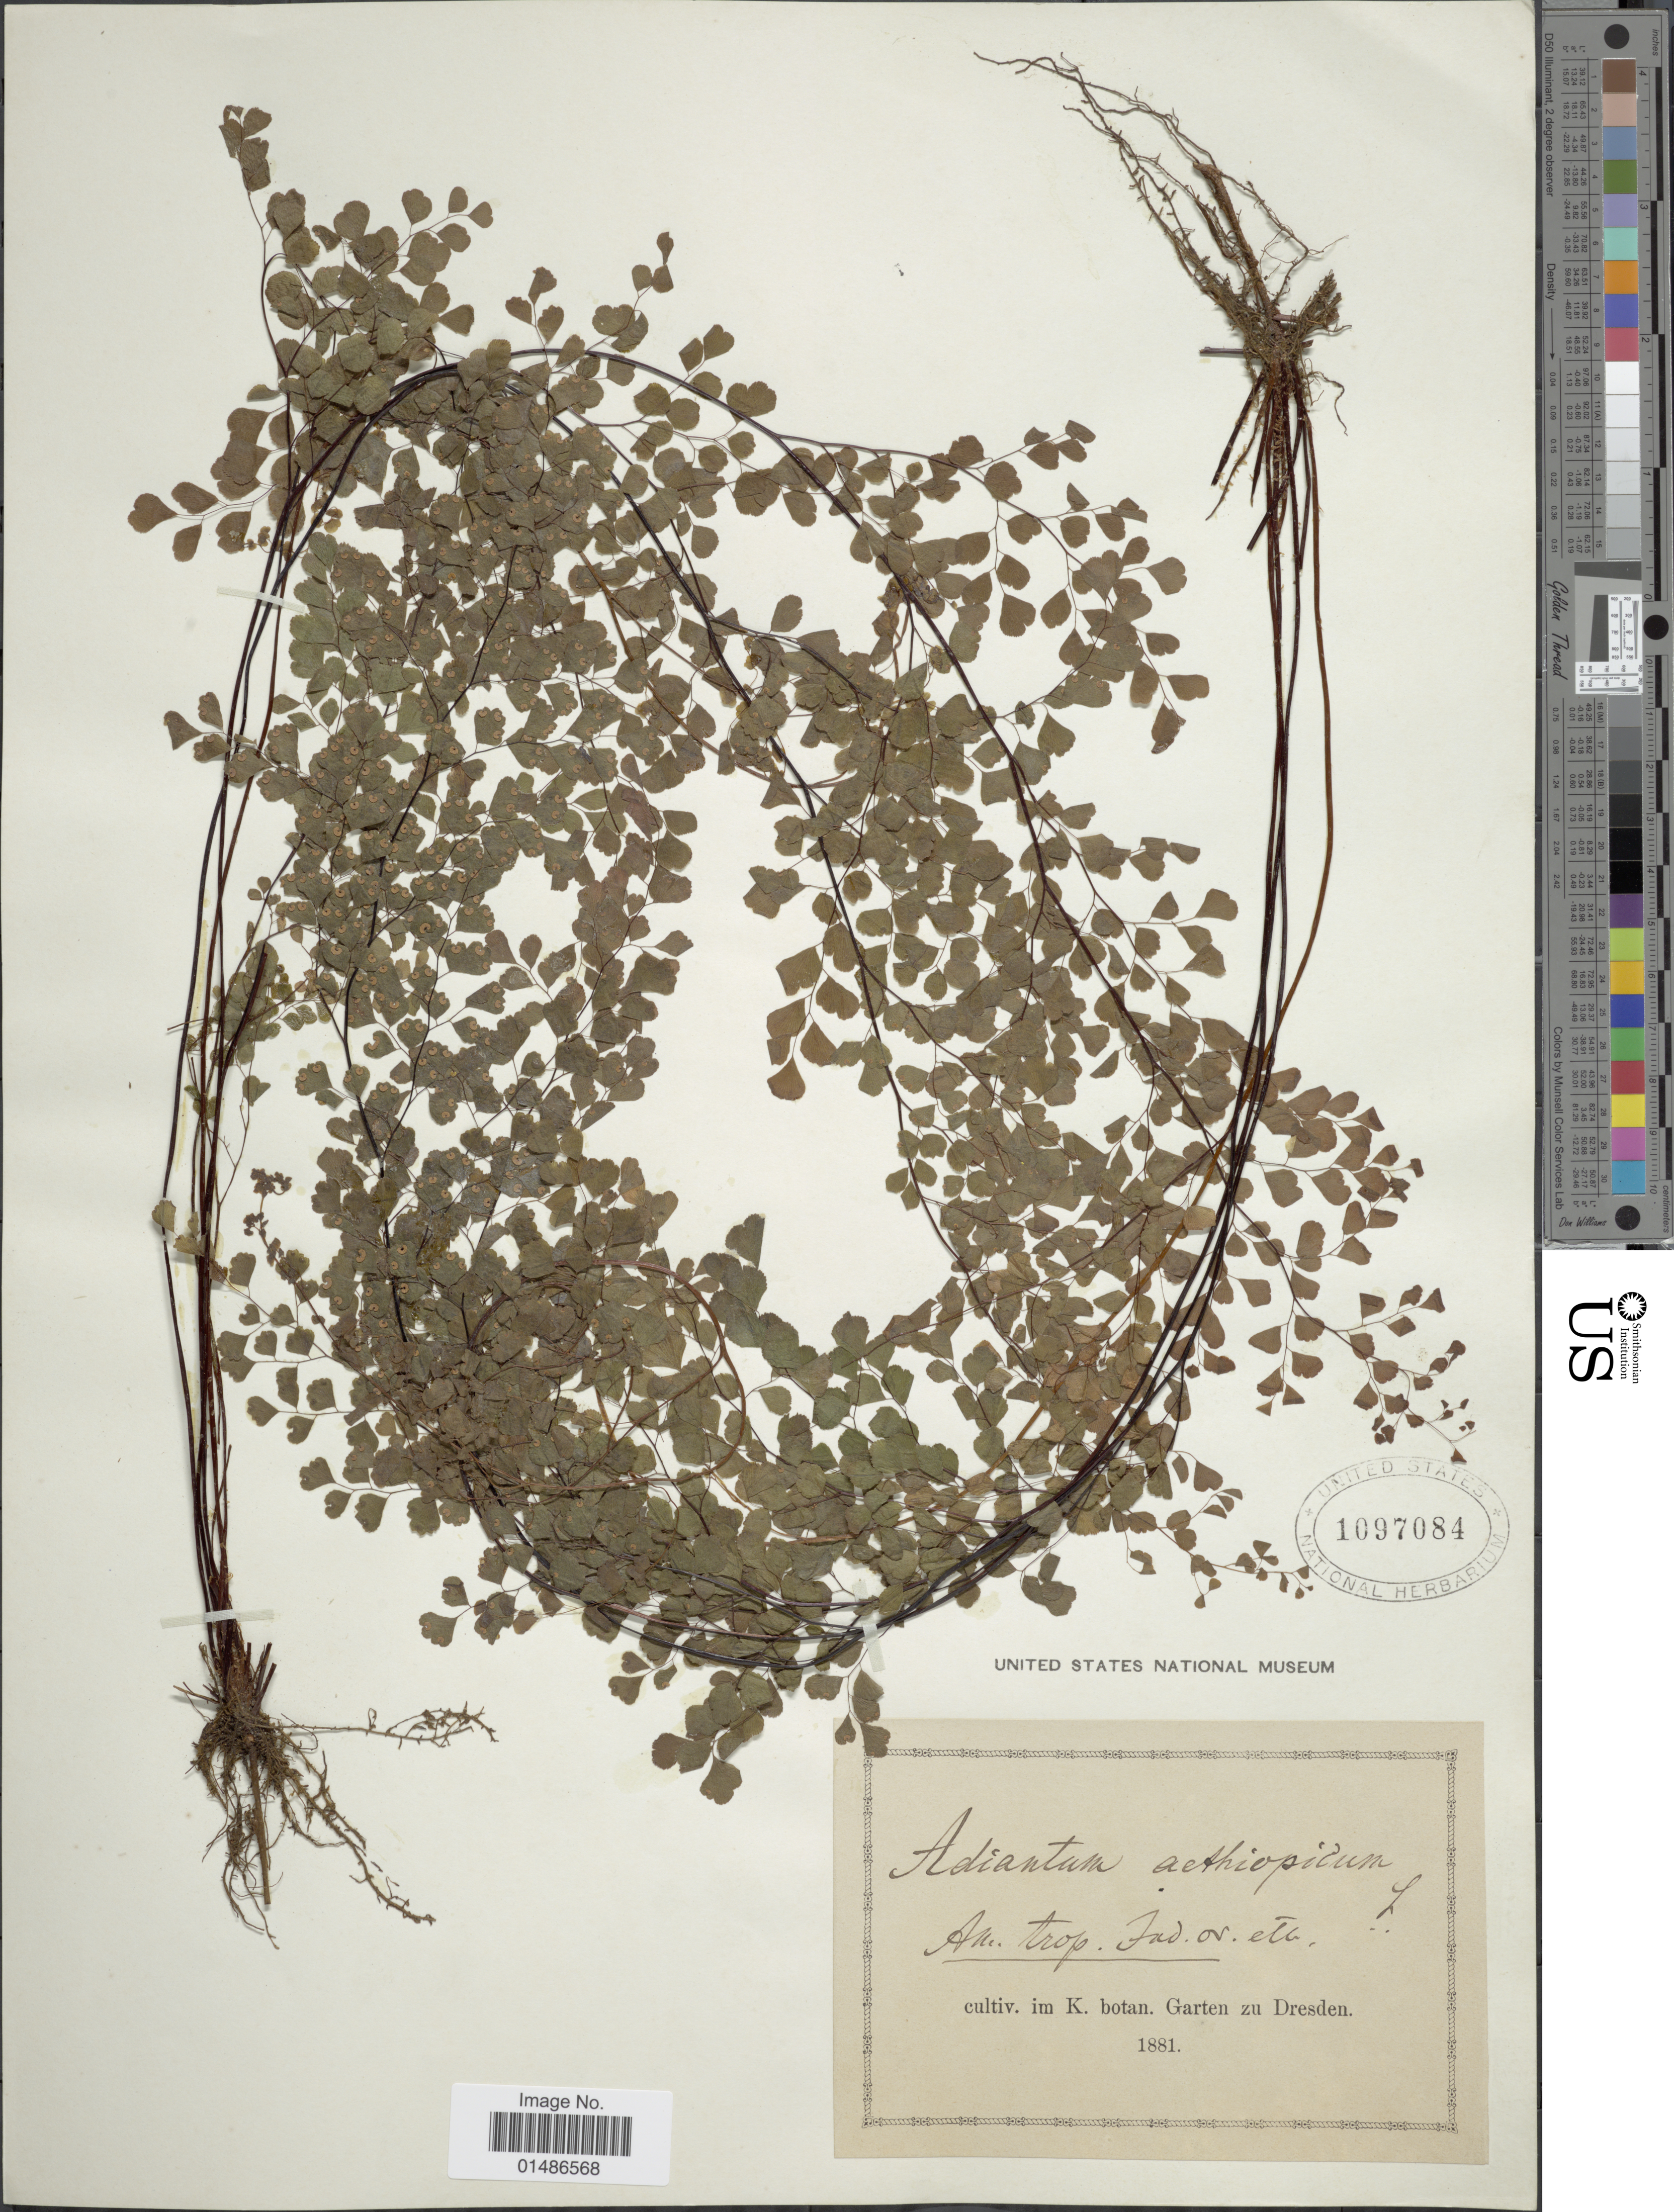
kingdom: Plantae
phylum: Tracheophyta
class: Polypodiopsida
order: Polypodiales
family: Pteridaceae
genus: Adiantum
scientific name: Adiantum aethiopicum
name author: L.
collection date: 1881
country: Germany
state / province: Sachsen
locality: Cultiv. im K. botan. Garten zu Dresden.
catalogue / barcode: US 1097084